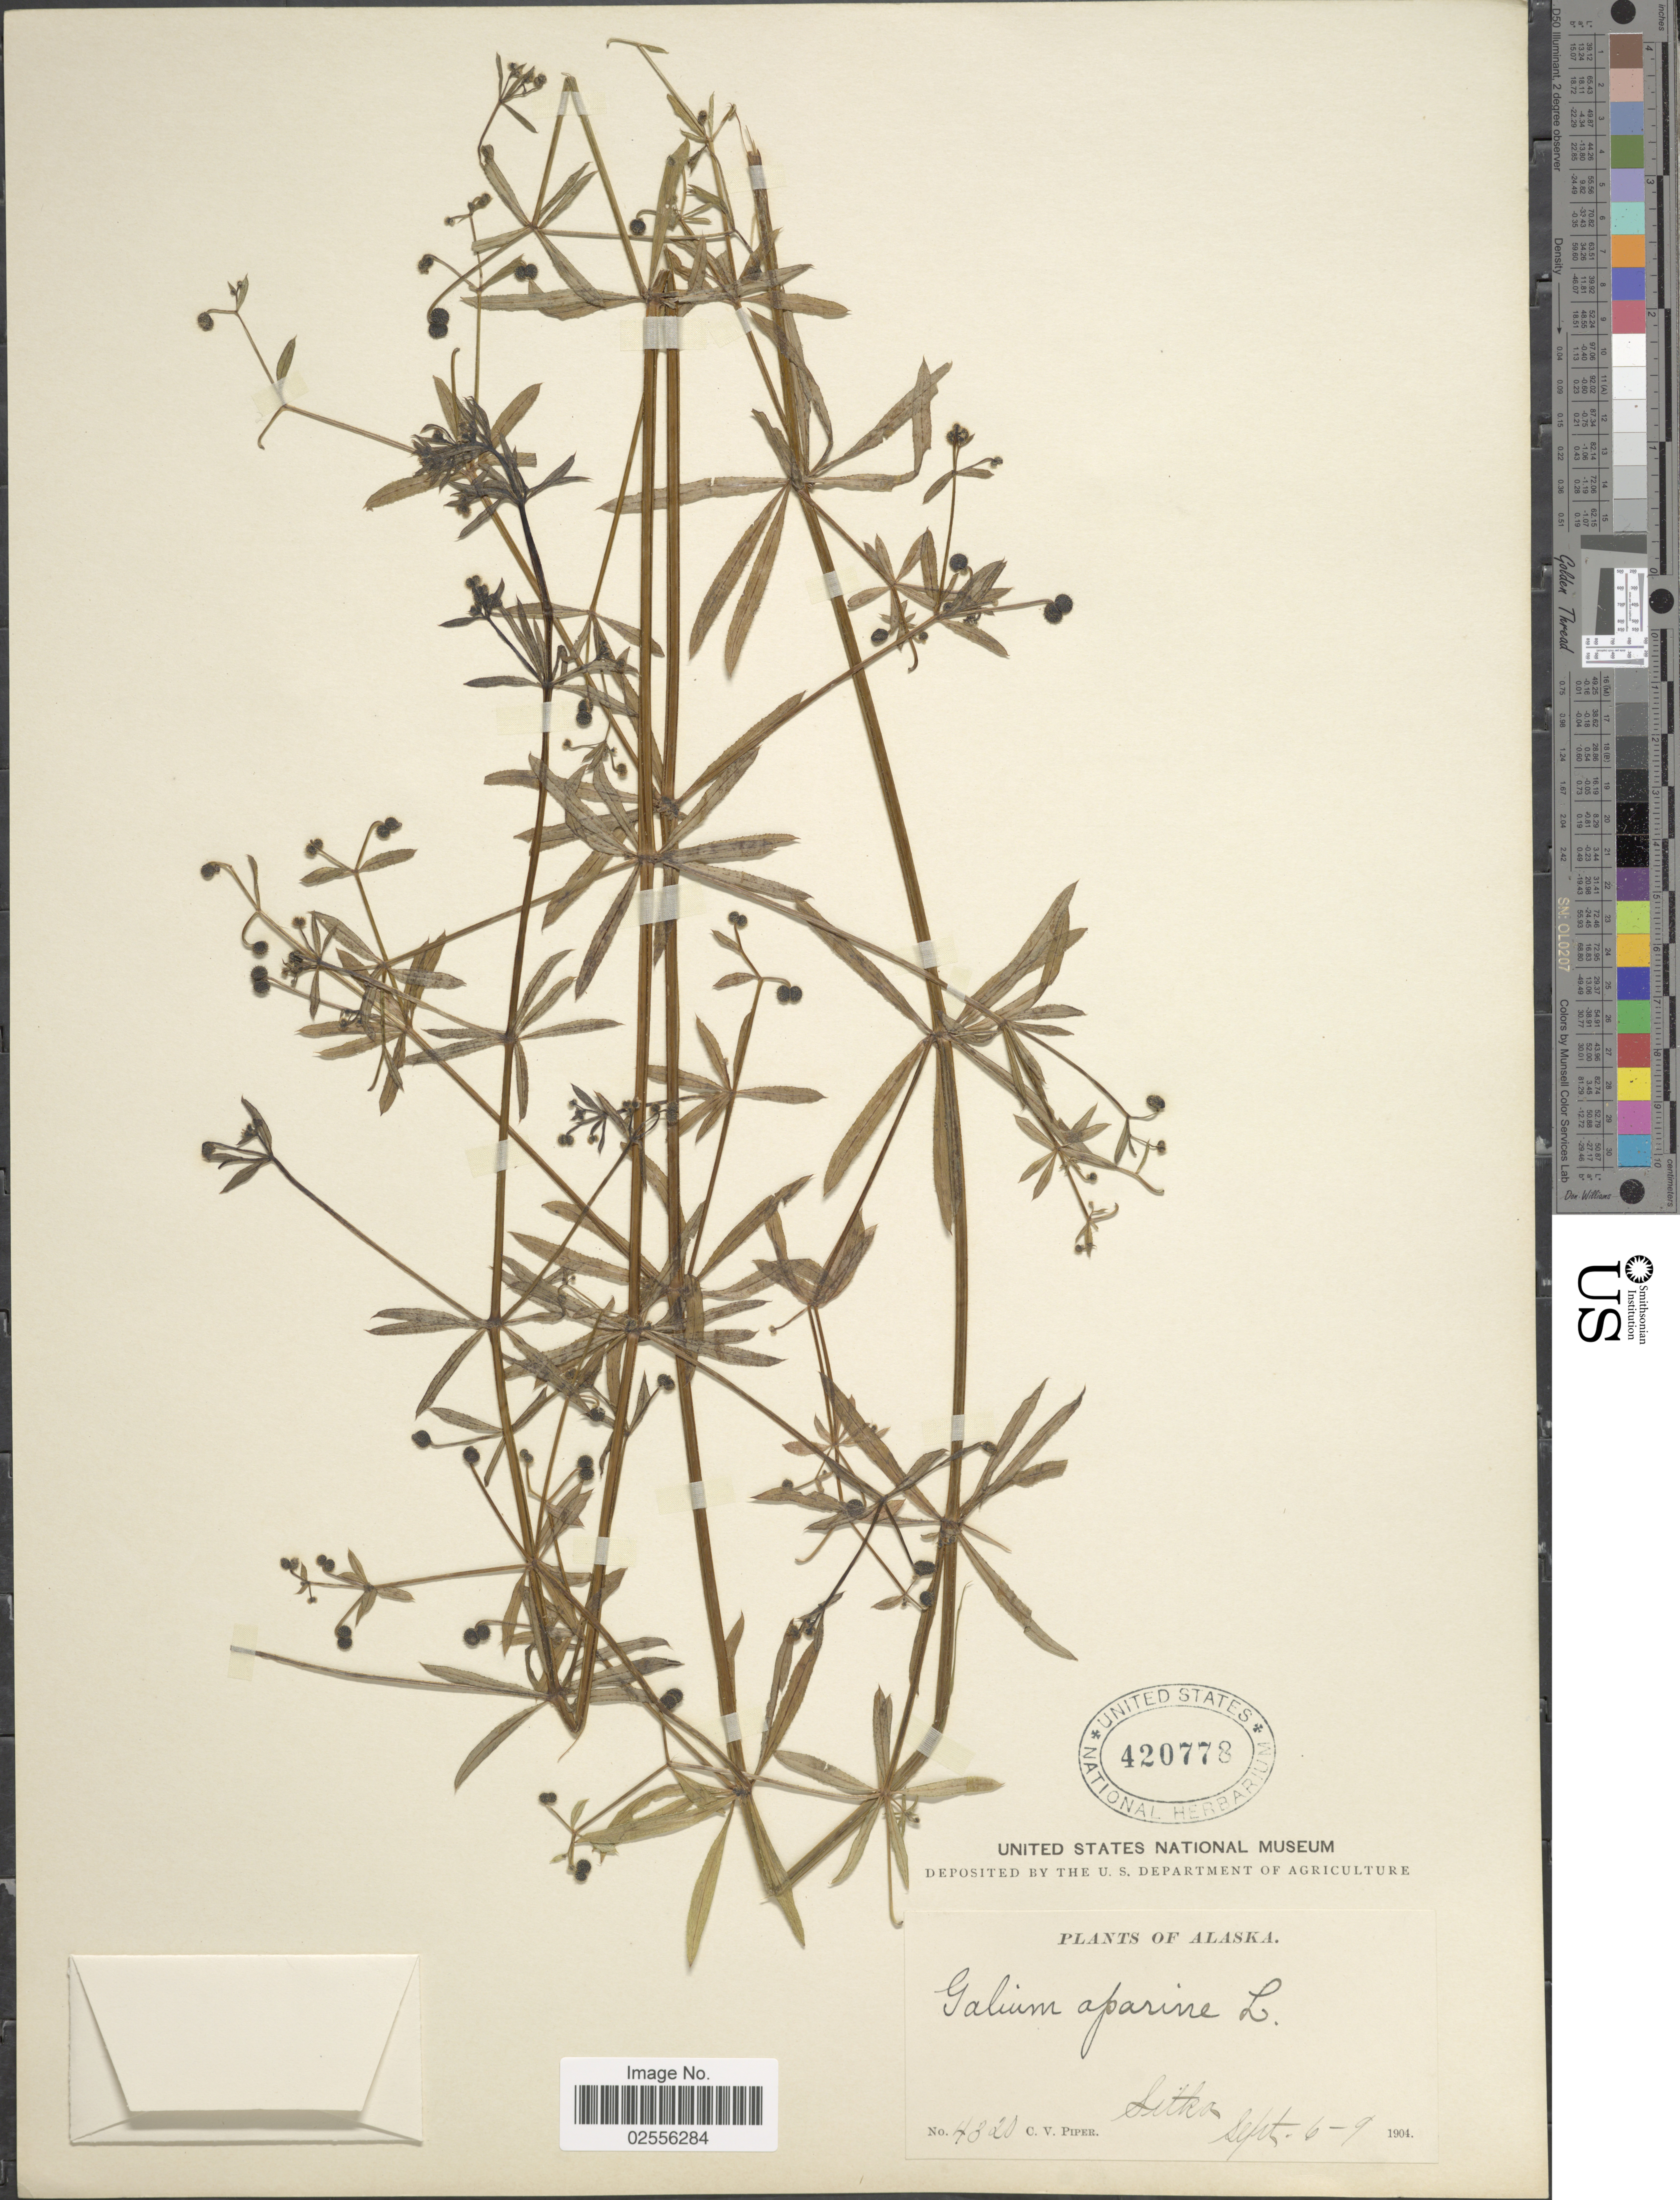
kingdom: Plantae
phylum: Tracheophyta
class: Magnoliopsida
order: Gentianales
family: Rubiaceae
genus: Galium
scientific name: Galium aparine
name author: L.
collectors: C. V. Piper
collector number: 4320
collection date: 1904-09-06/1904-09-09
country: United States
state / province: Alaska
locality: Sitka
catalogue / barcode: US 420778